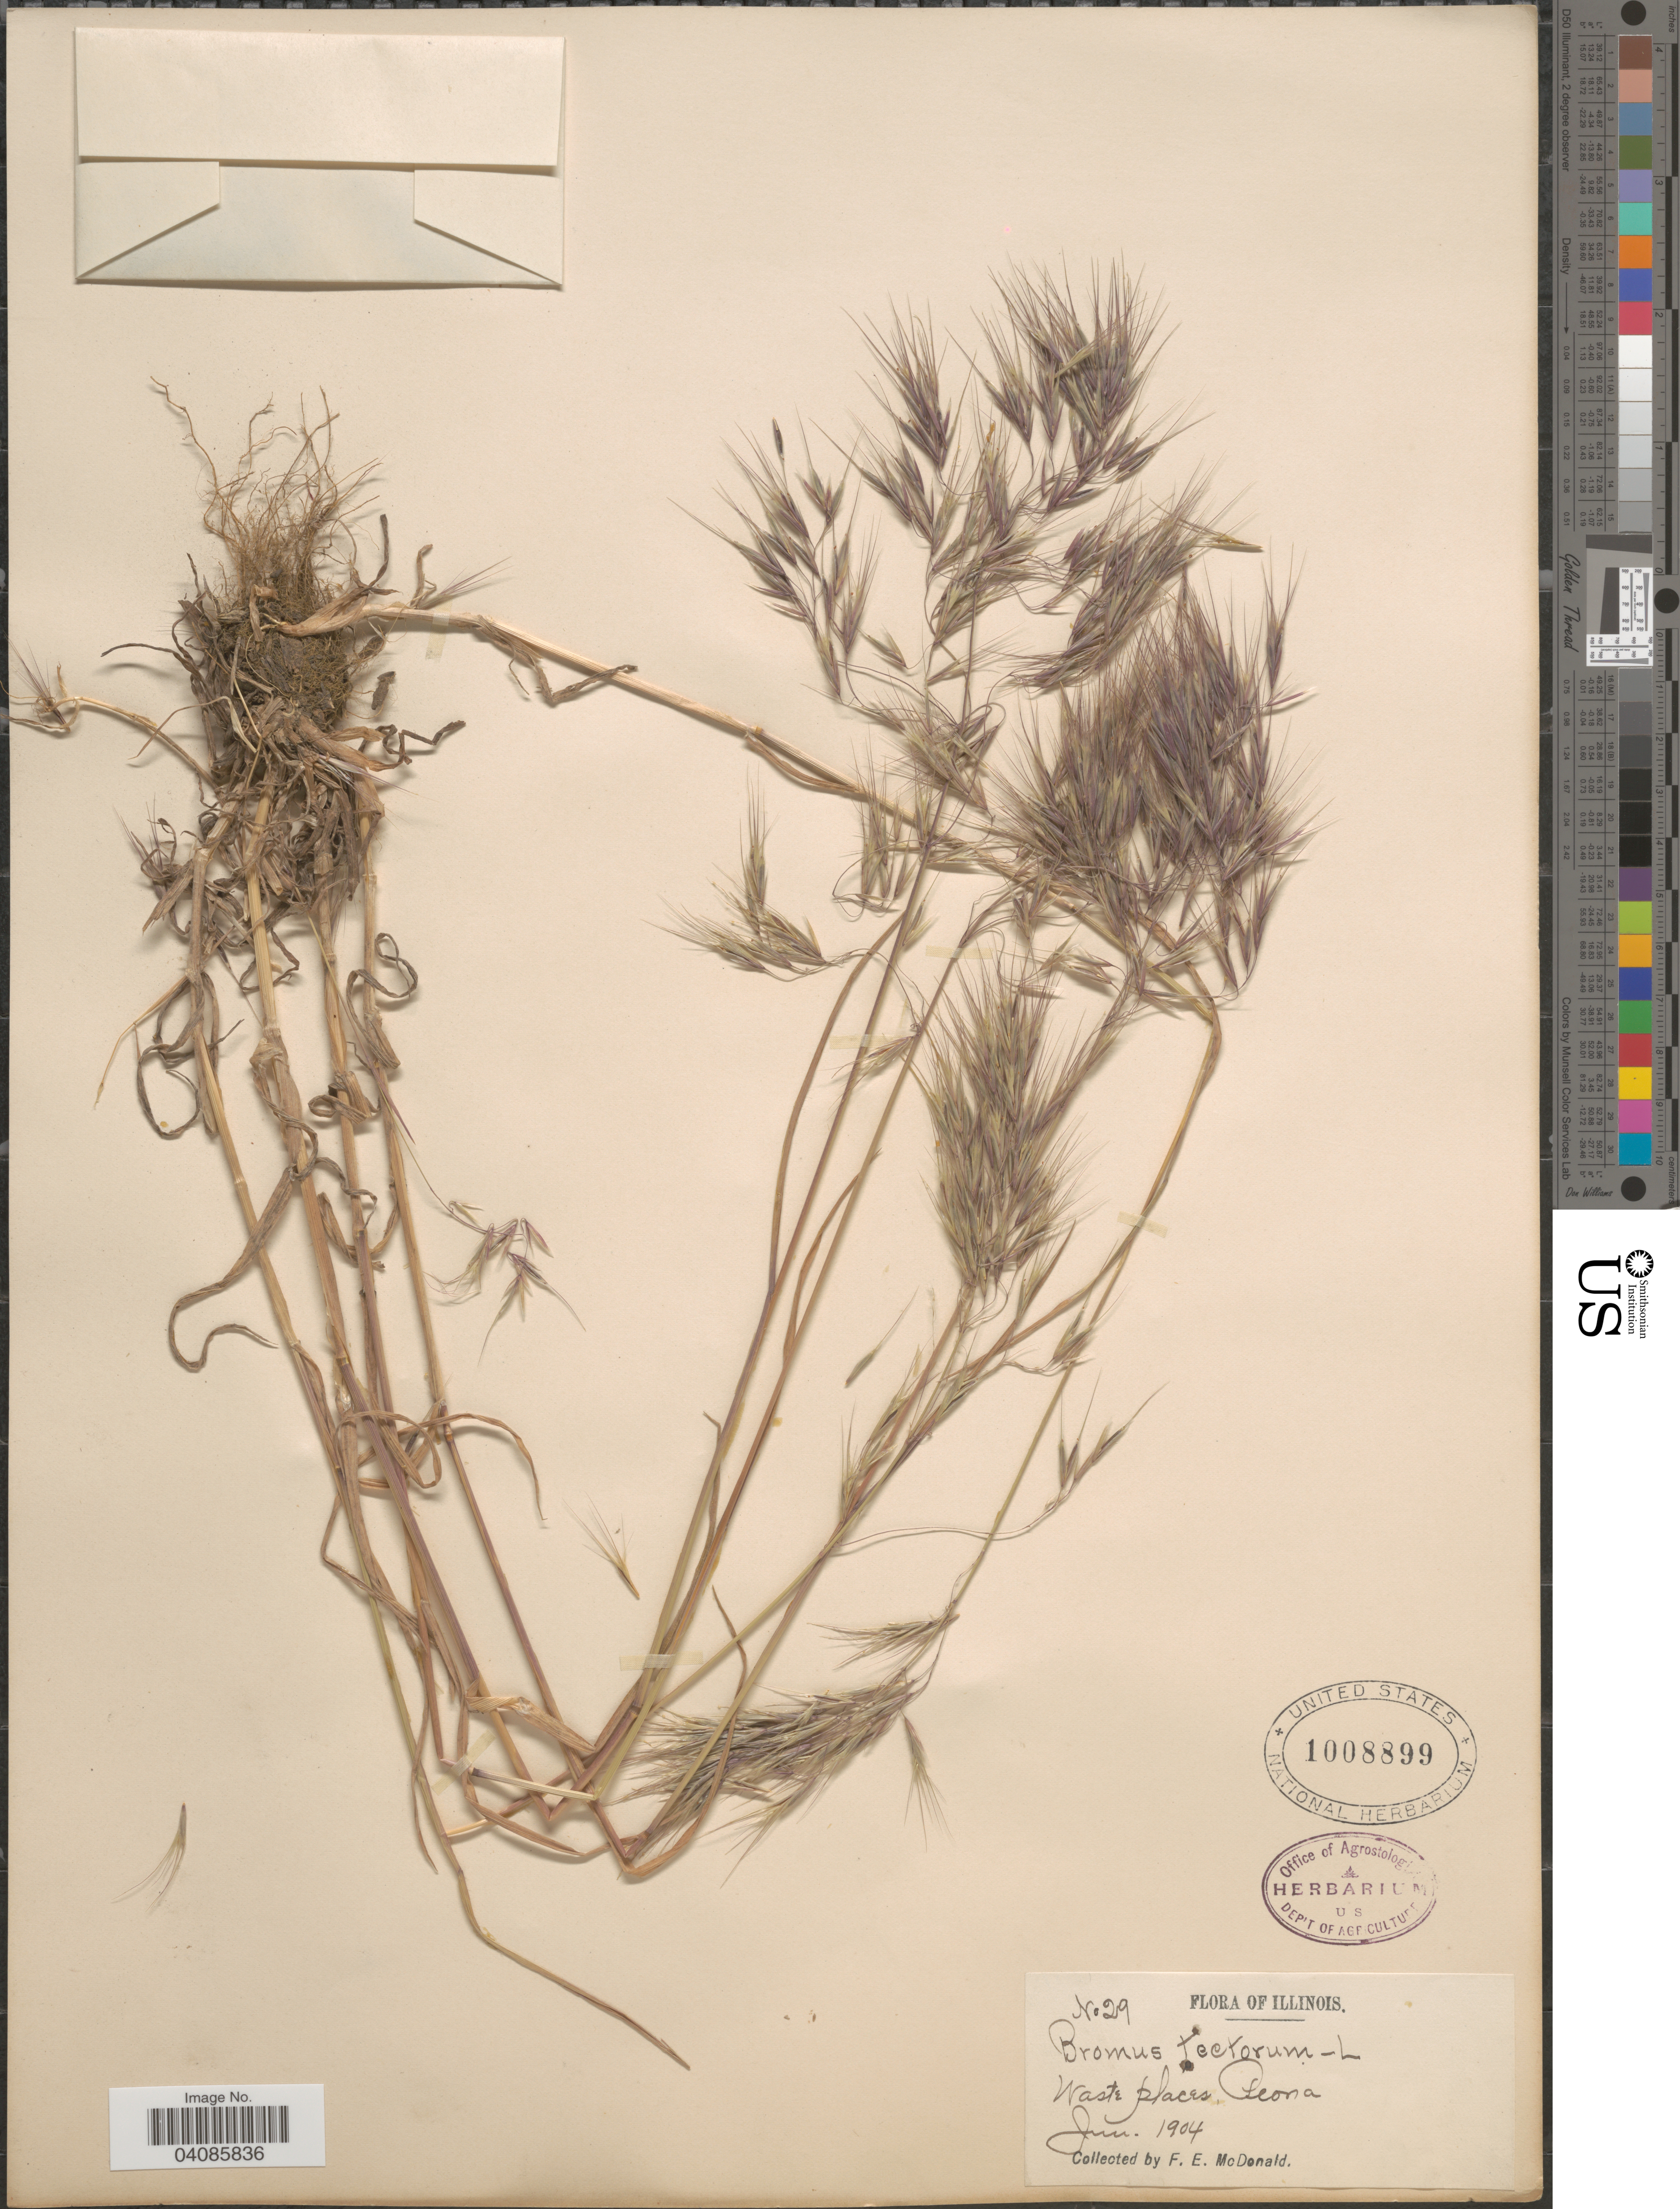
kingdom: Plantae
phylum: Tracheophyta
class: Liliopsida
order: Poales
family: Poaceae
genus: Bromus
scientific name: Bromus tectorum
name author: L.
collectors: F. E. McDonald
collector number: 29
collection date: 1904-06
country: United States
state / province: Illinois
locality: Waste places, Peoria.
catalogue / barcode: US 1008899